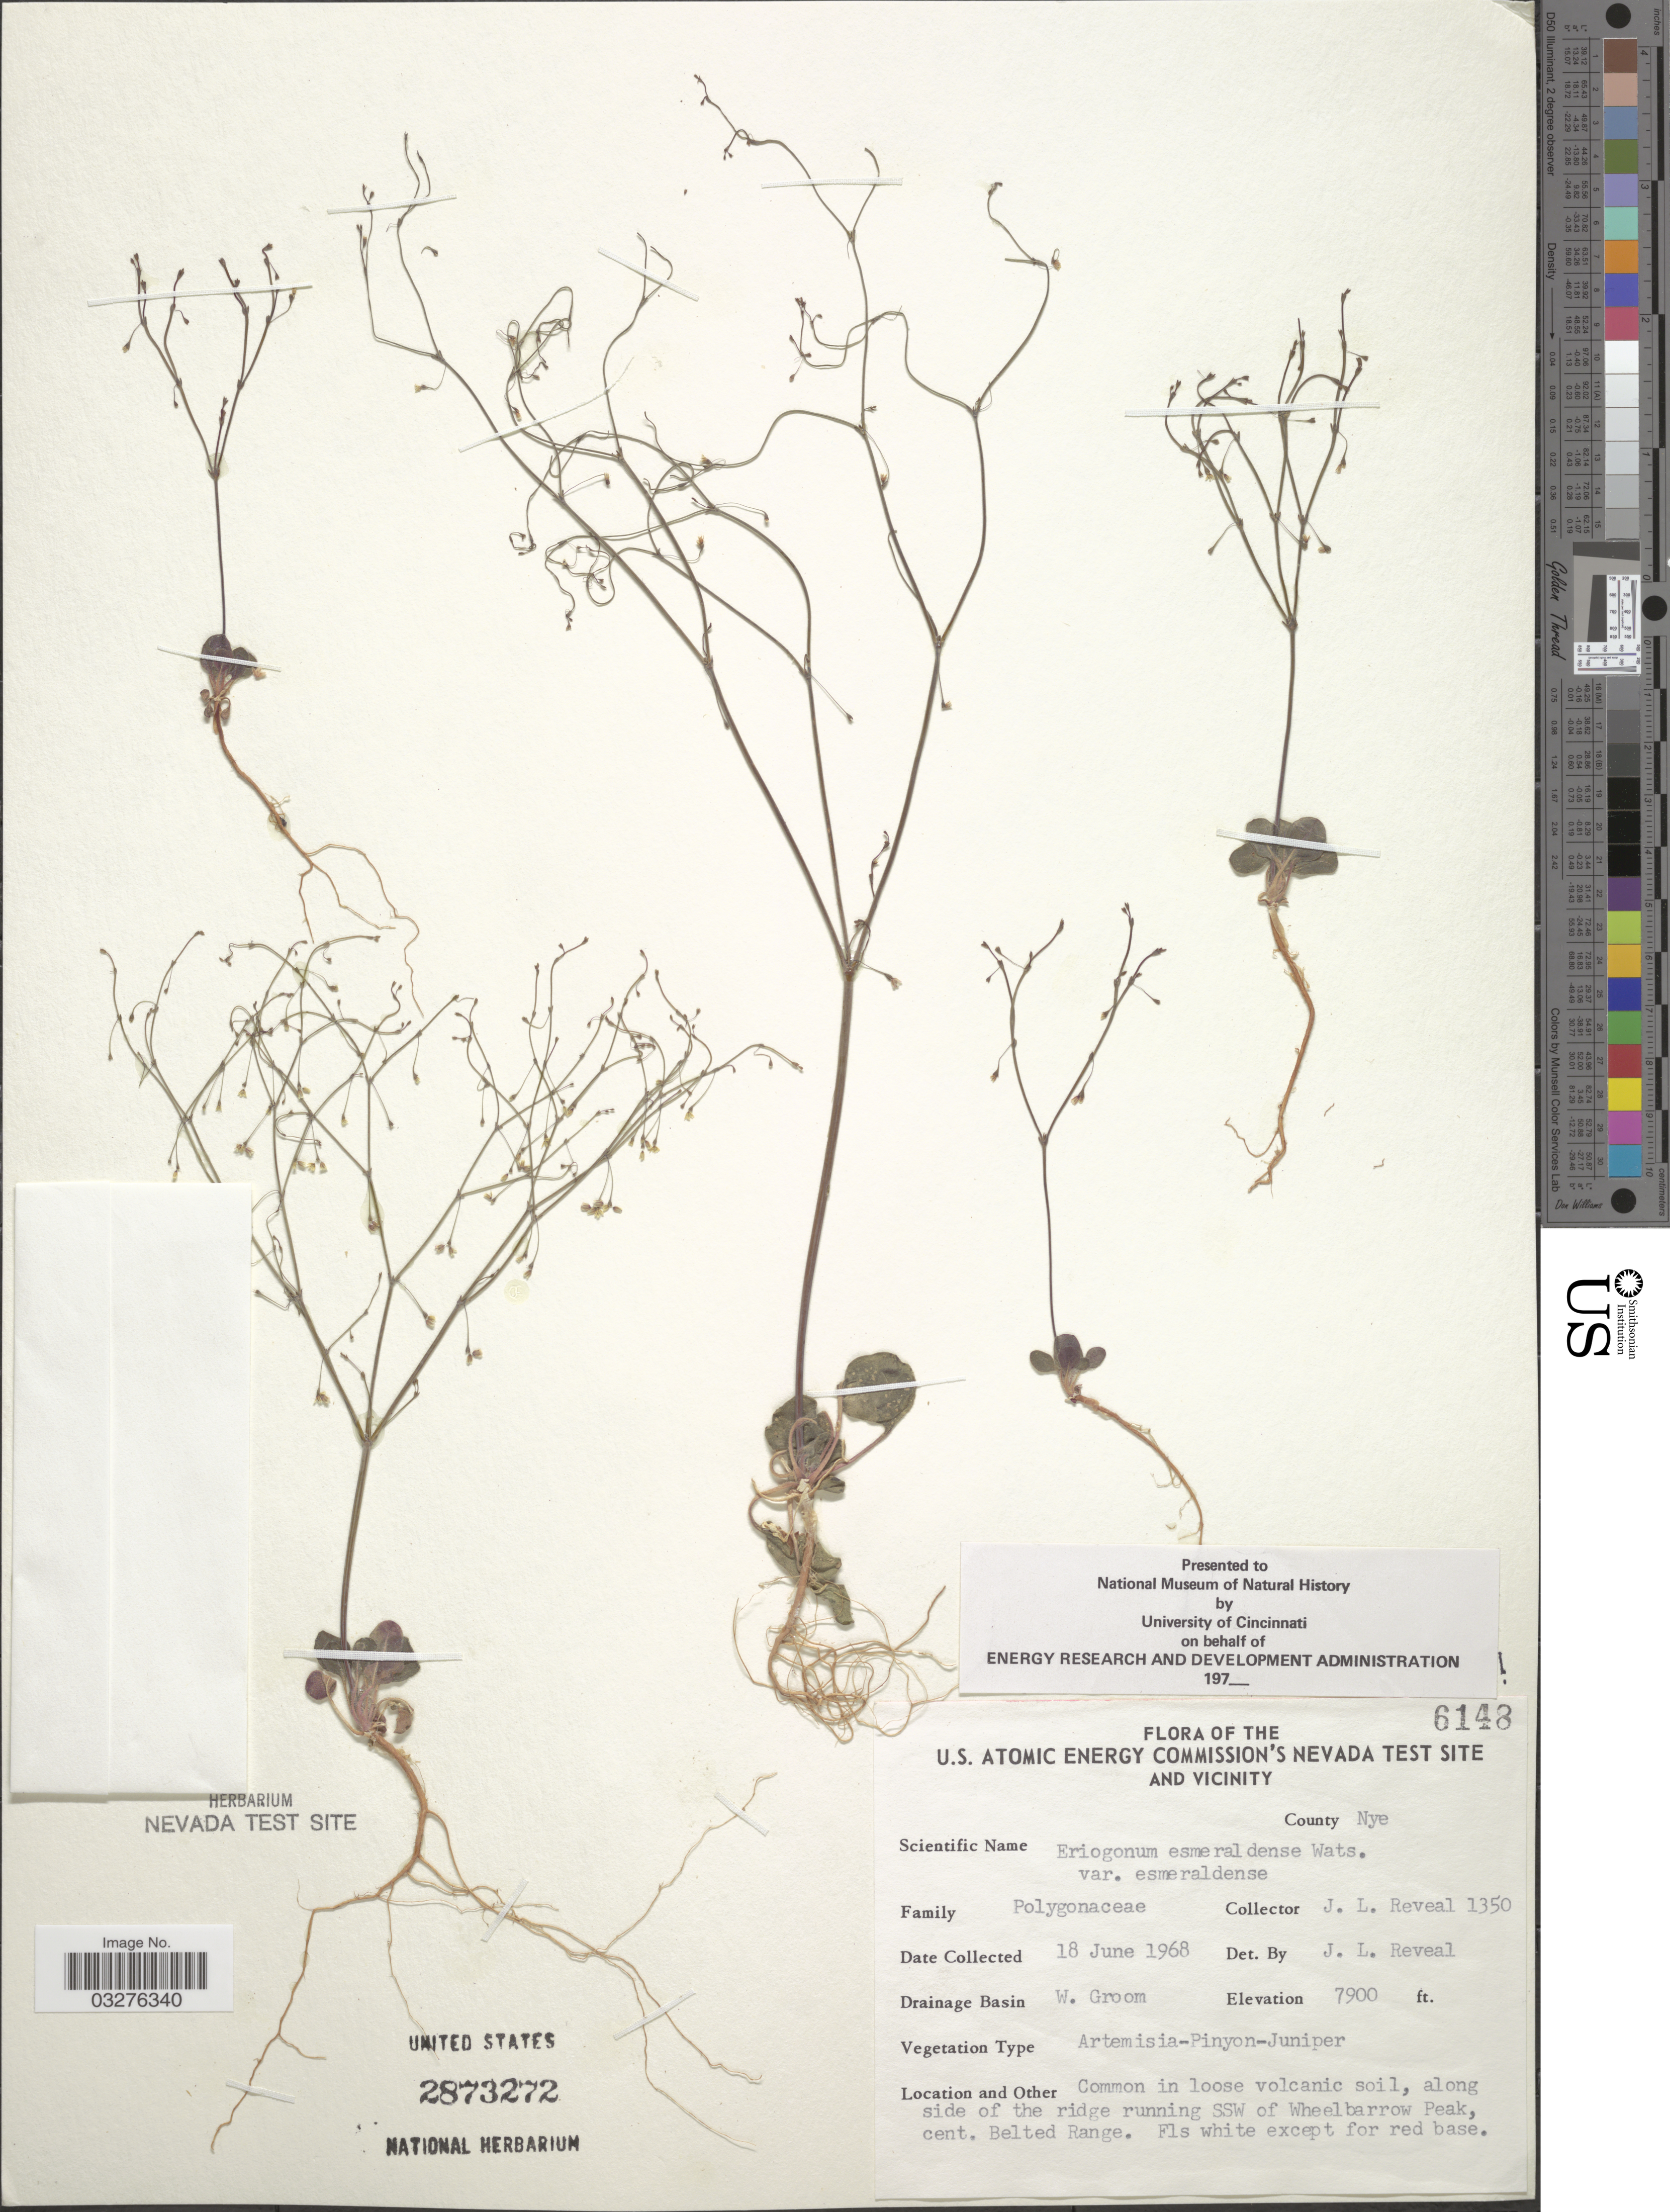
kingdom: Plantae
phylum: Tracheophyta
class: Magnoliopsida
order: Caryophyllales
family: Polygonaceae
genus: Eriogonum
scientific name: Eriogonum esmeraldense var. esmeraldense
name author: S. Watson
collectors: J. L. Reveal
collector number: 1350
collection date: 1968-06-18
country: United States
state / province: Nevada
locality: U.S. Atomic Energy Commission's Nevada Test Site and vicinity, County Nye, Drainage Basin W. Groom, along side of the ridge running SSW of Wheelbarrow Peak, cent. Belted Range.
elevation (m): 2408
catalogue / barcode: US 2873272